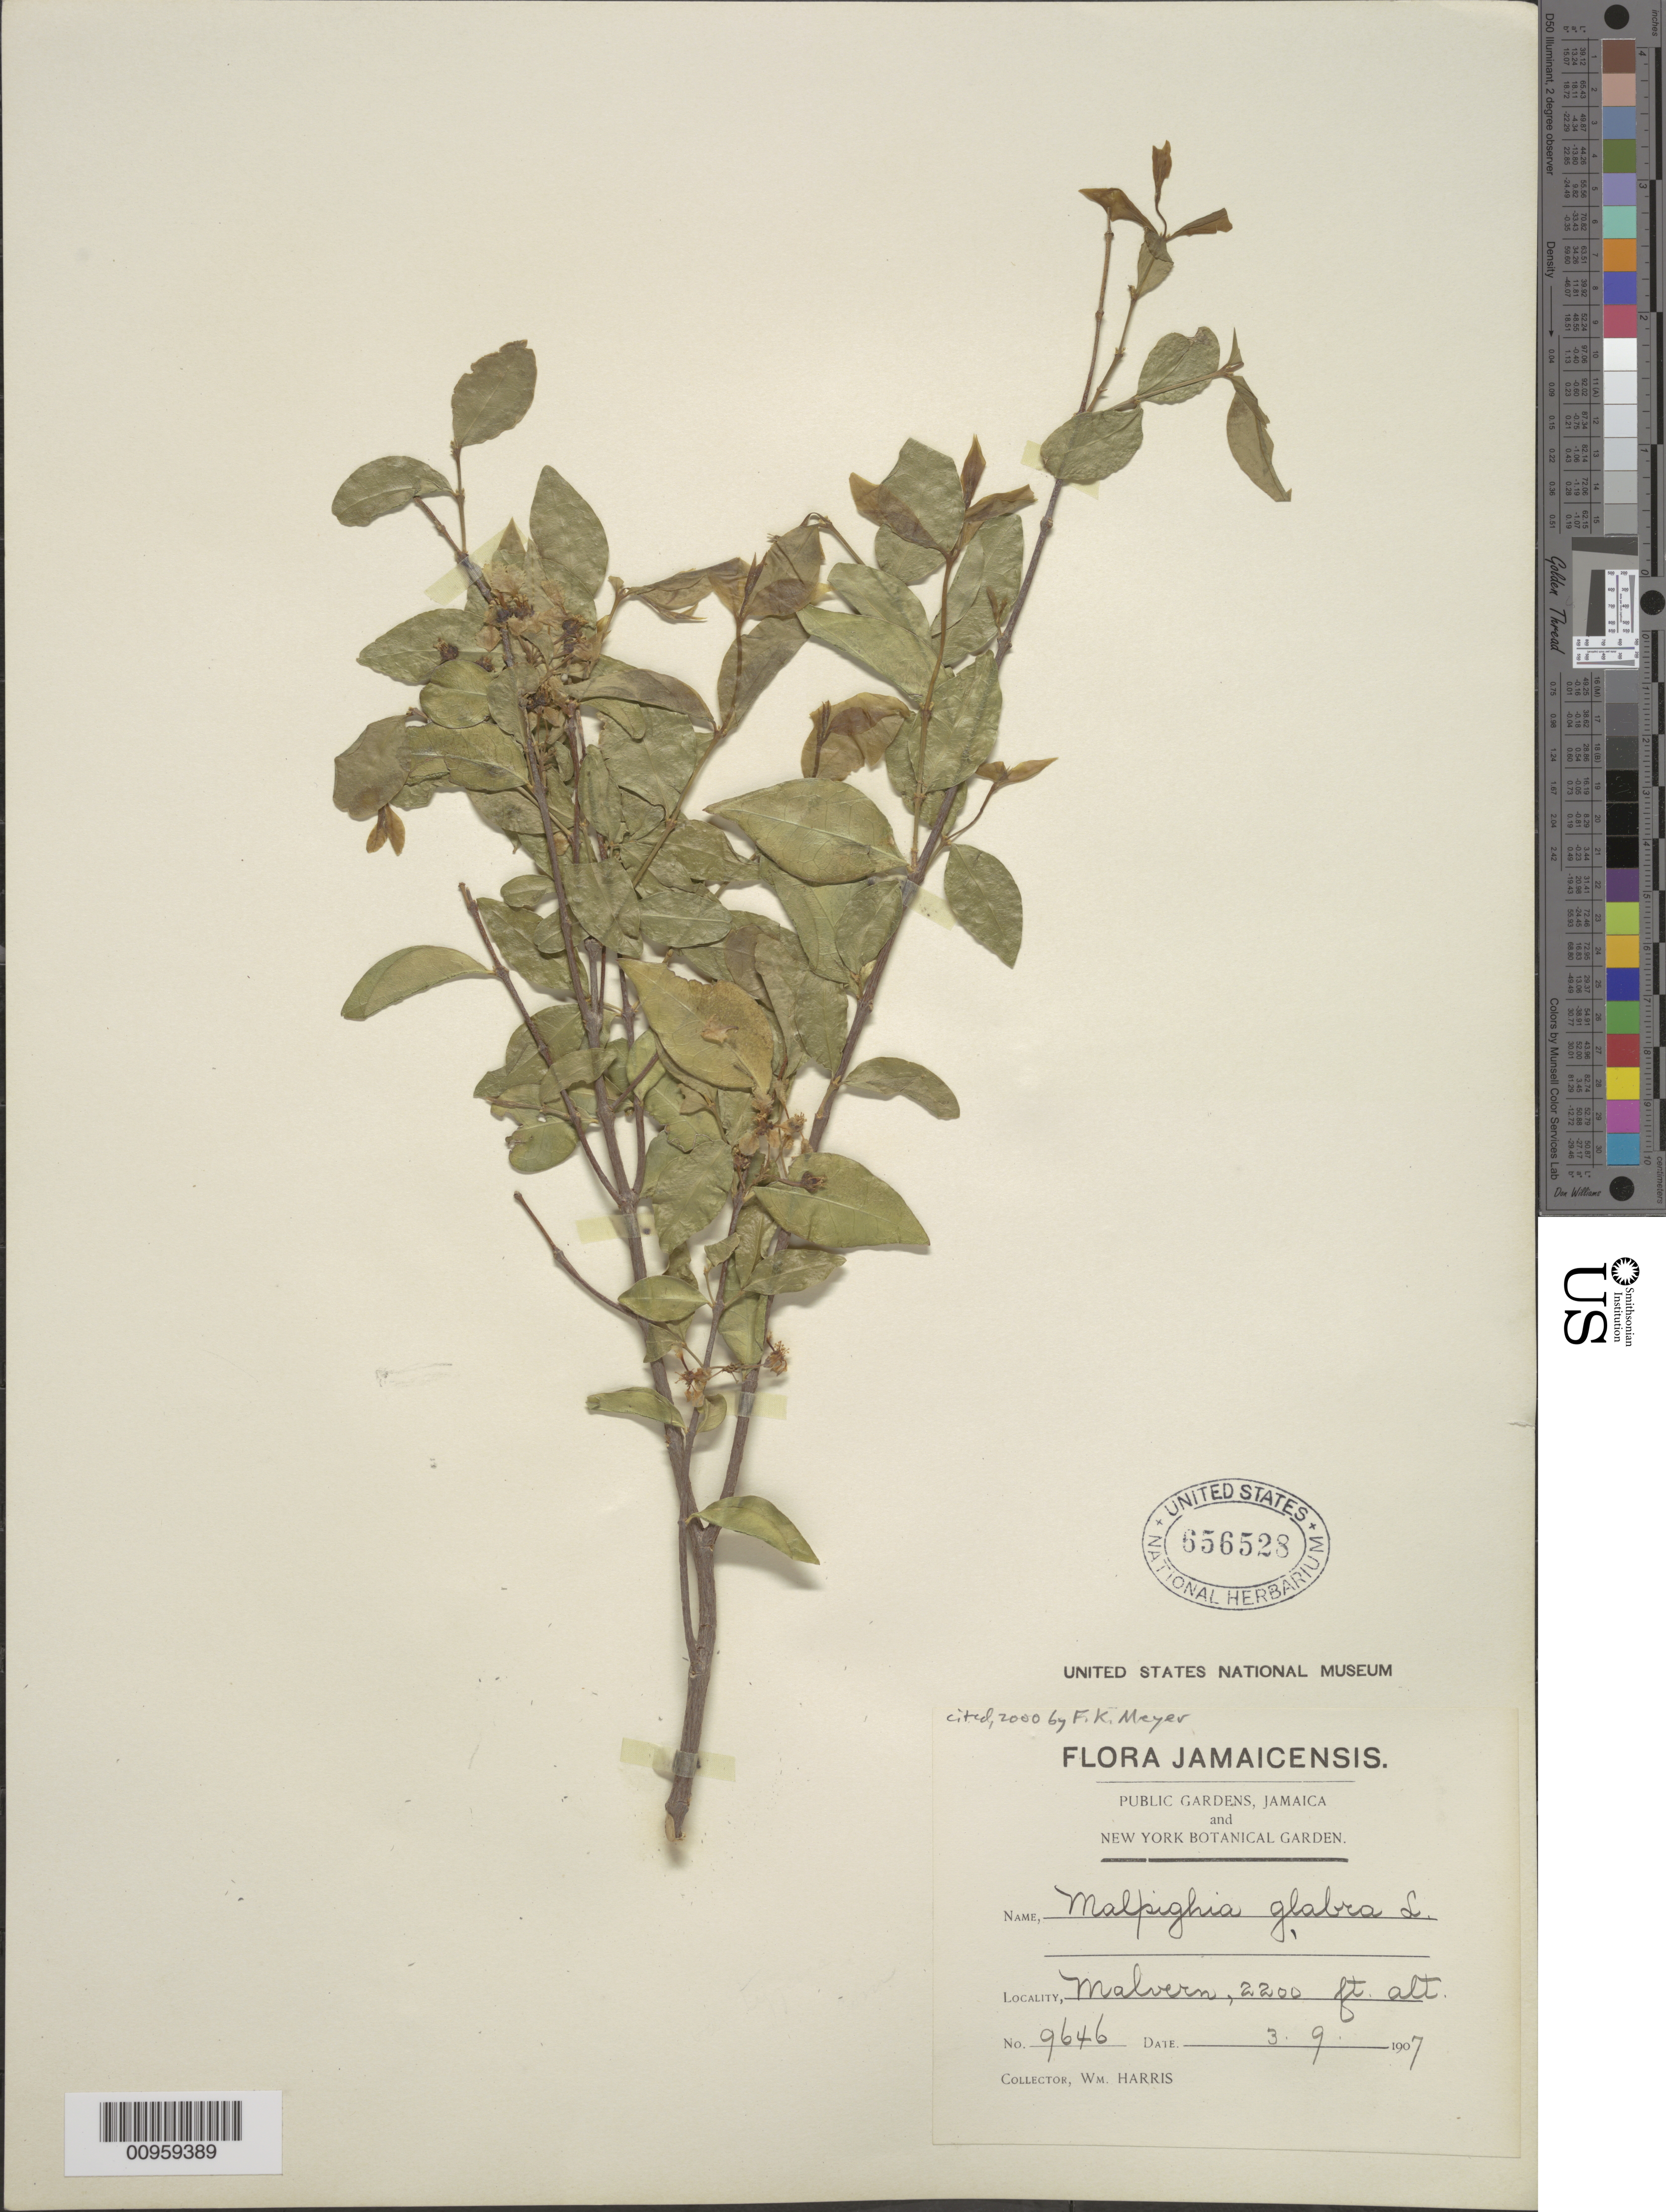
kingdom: Plantae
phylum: Tracheophyta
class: Magnoliopsida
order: Malpighiales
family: Malpighiaceae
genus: Malpighia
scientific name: Malpighia glabra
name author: L.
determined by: Meyer, F. K.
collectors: W. H. Harris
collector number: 9646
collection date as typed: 03 Sep 1907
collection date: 1907-09-03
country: Jamaica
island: Jamaica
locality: Malvern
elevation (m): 671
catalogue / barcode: US 656528